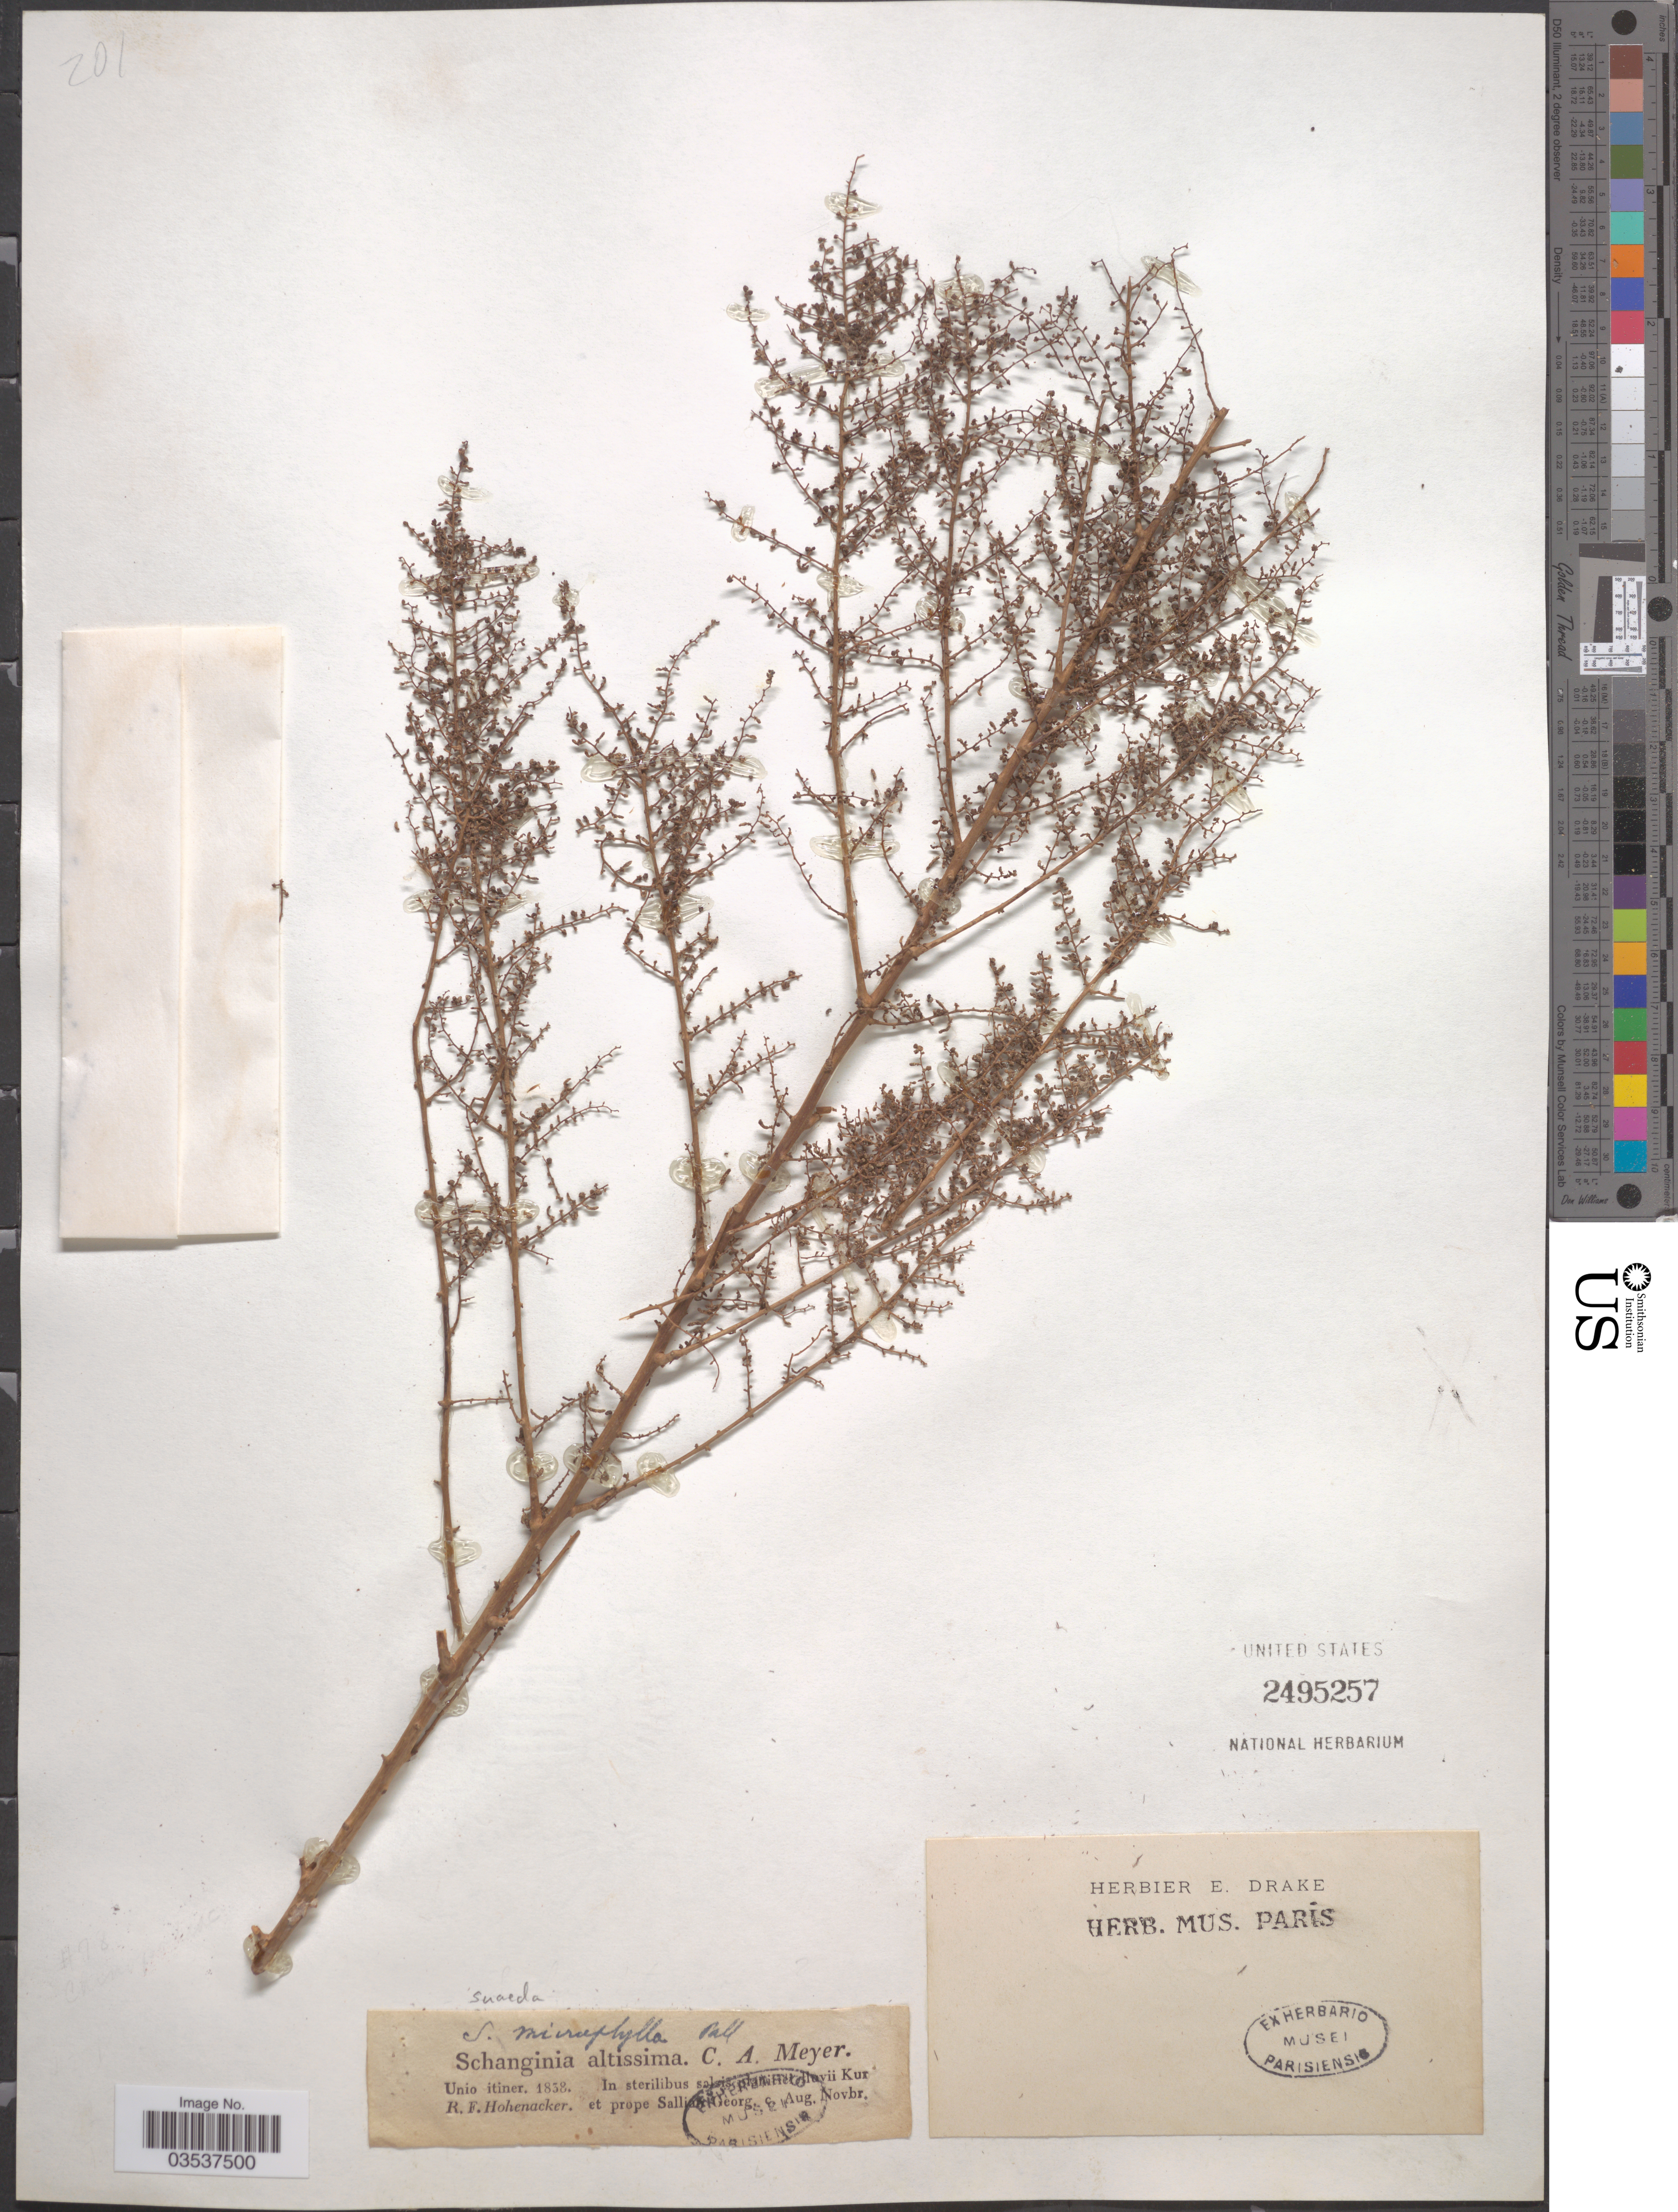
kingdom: Plantae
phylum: Tracheophyta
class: Magnoliopsida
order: Caryophyllales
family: Amaranthaceae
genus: Suaeda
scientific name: Suaeda microphylla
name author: Pall.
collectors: R. F. Hohenacker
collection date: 1838-08/1838-11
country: Georgia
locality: In sterilibus salsis [illegible text] fluvii Kur et prope Salli[illegible text] Georg.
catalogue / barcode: US 2495257